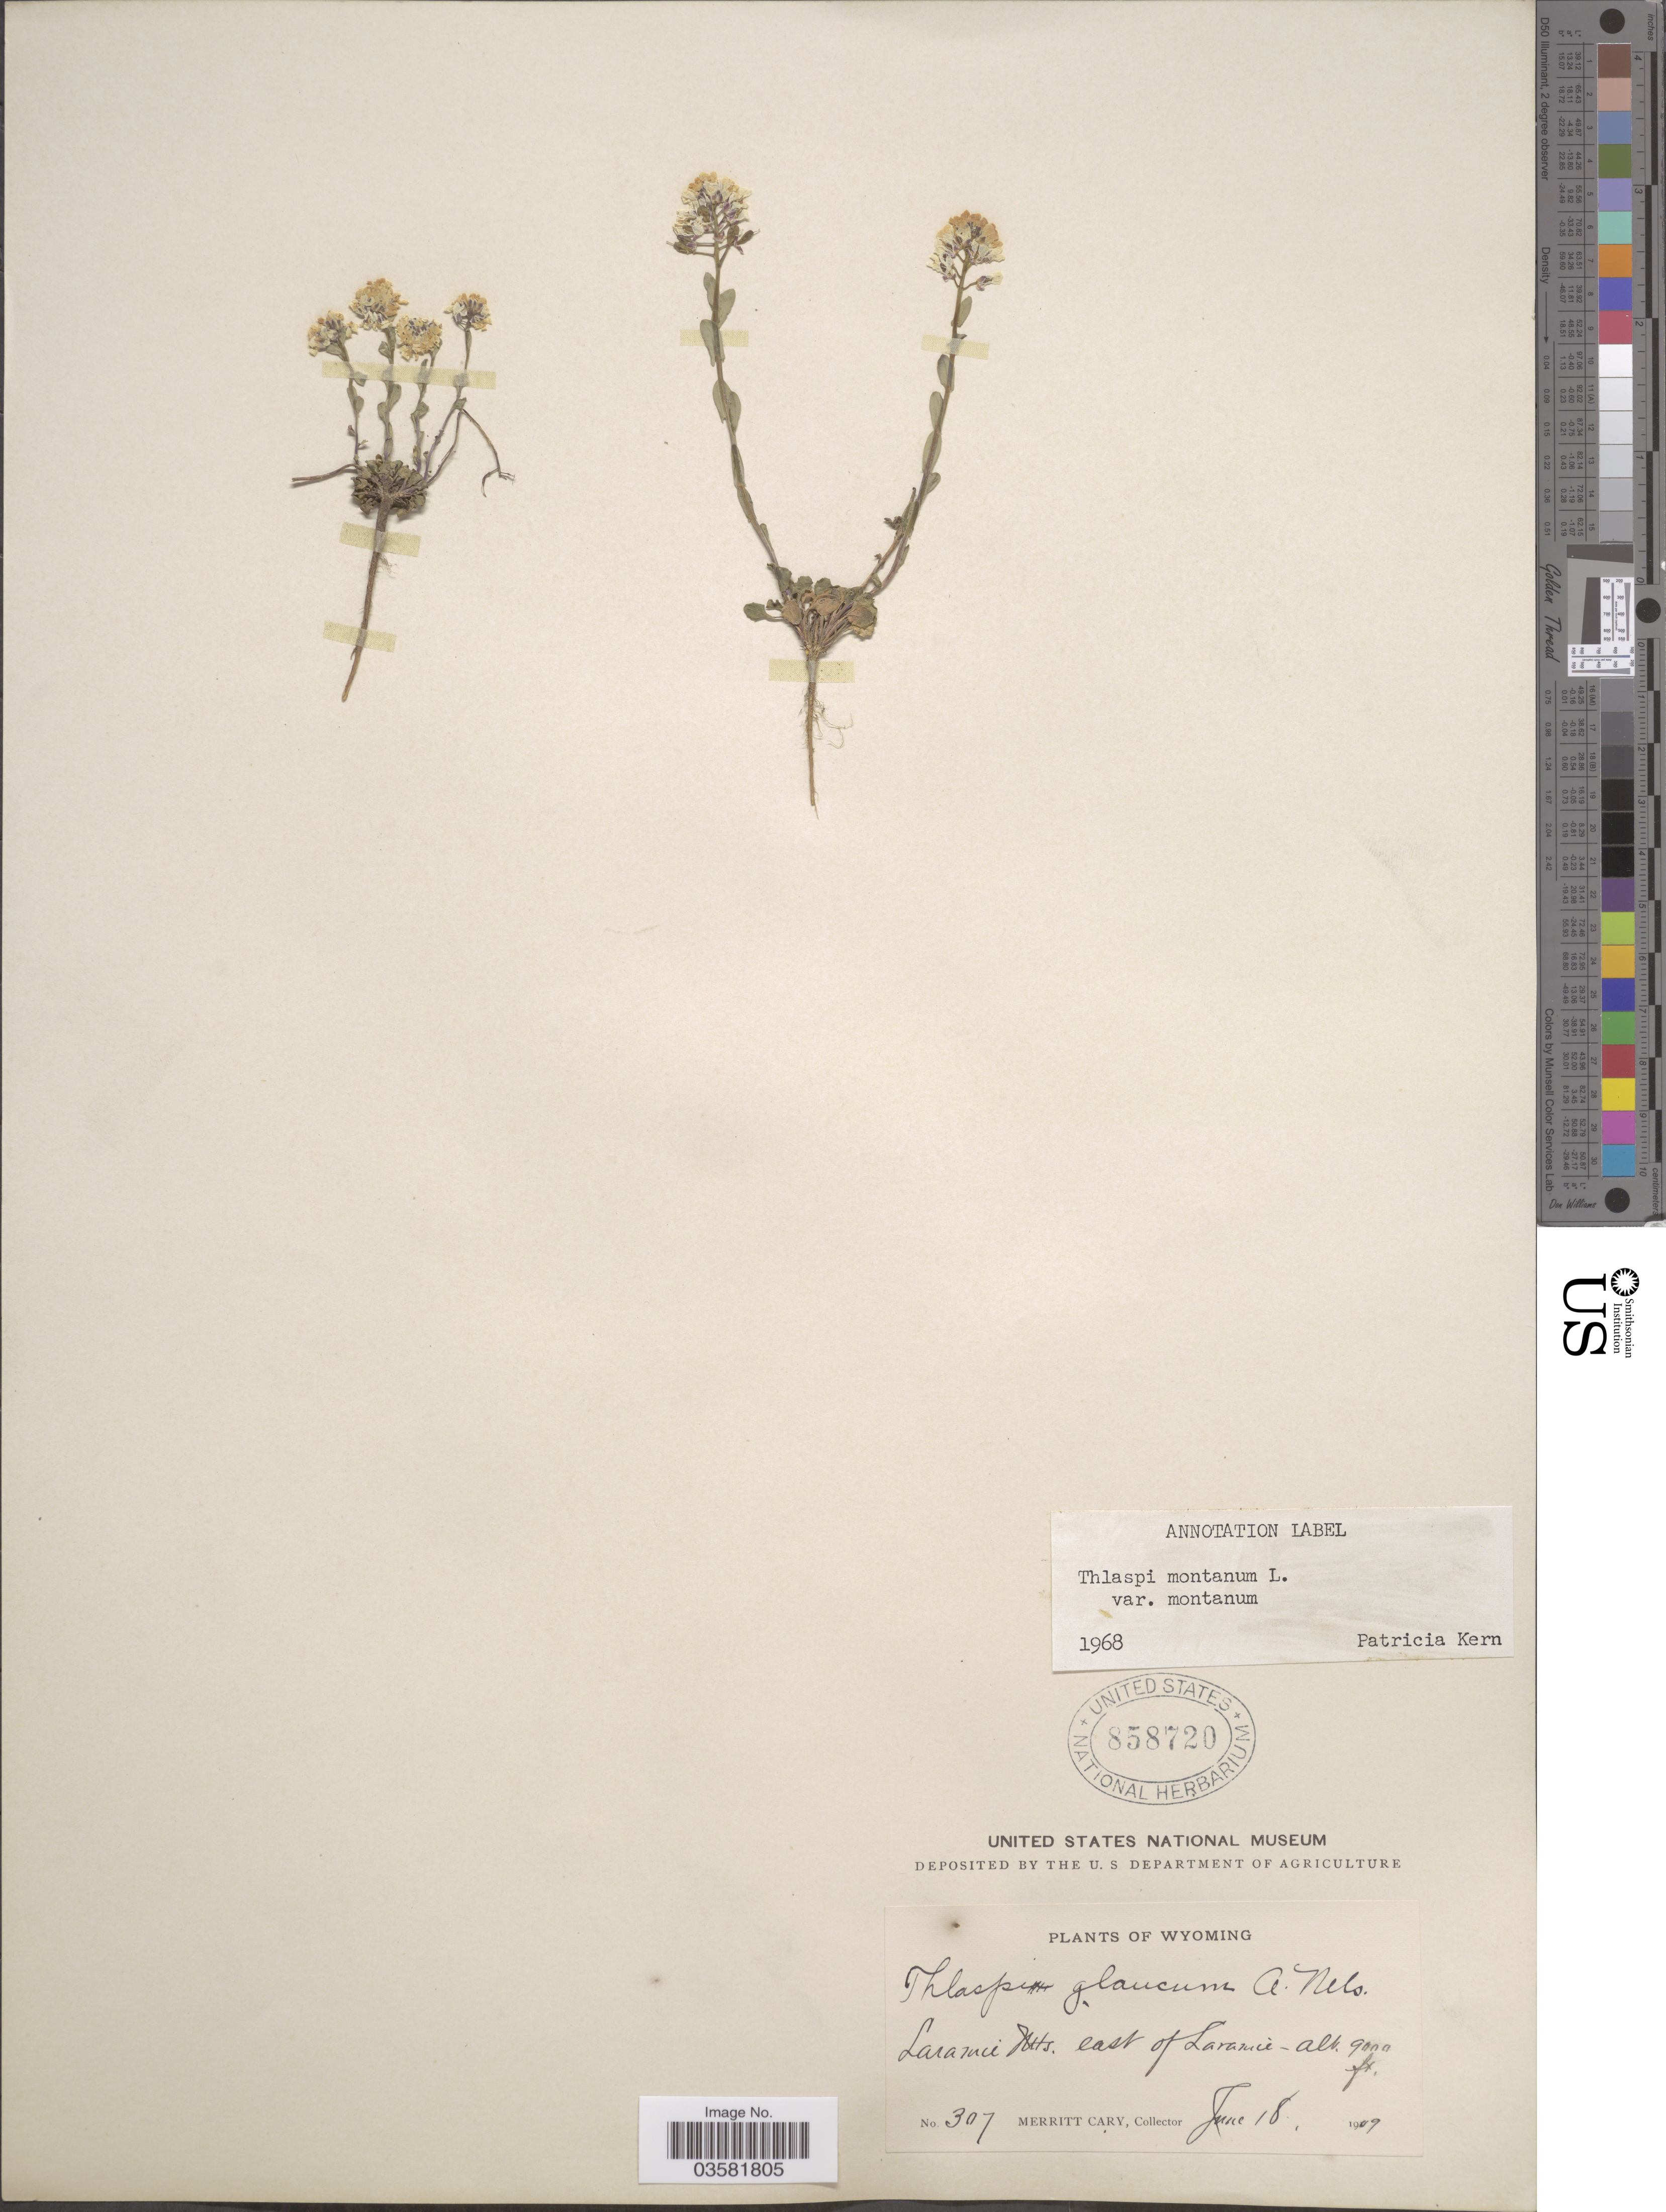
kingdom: Plantae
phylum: Tracheophyta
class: Magnoliopsida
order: Brassicales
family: Brassicaceae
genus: Thlaspi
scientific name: Thlaspi montanum var. montanum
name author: L.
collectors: M. Cary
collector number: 307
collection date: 1909-06-18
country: United States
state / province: Wyoming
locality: Laramie Mts. east of Laramie.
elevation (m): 2743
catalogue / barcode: US 858720